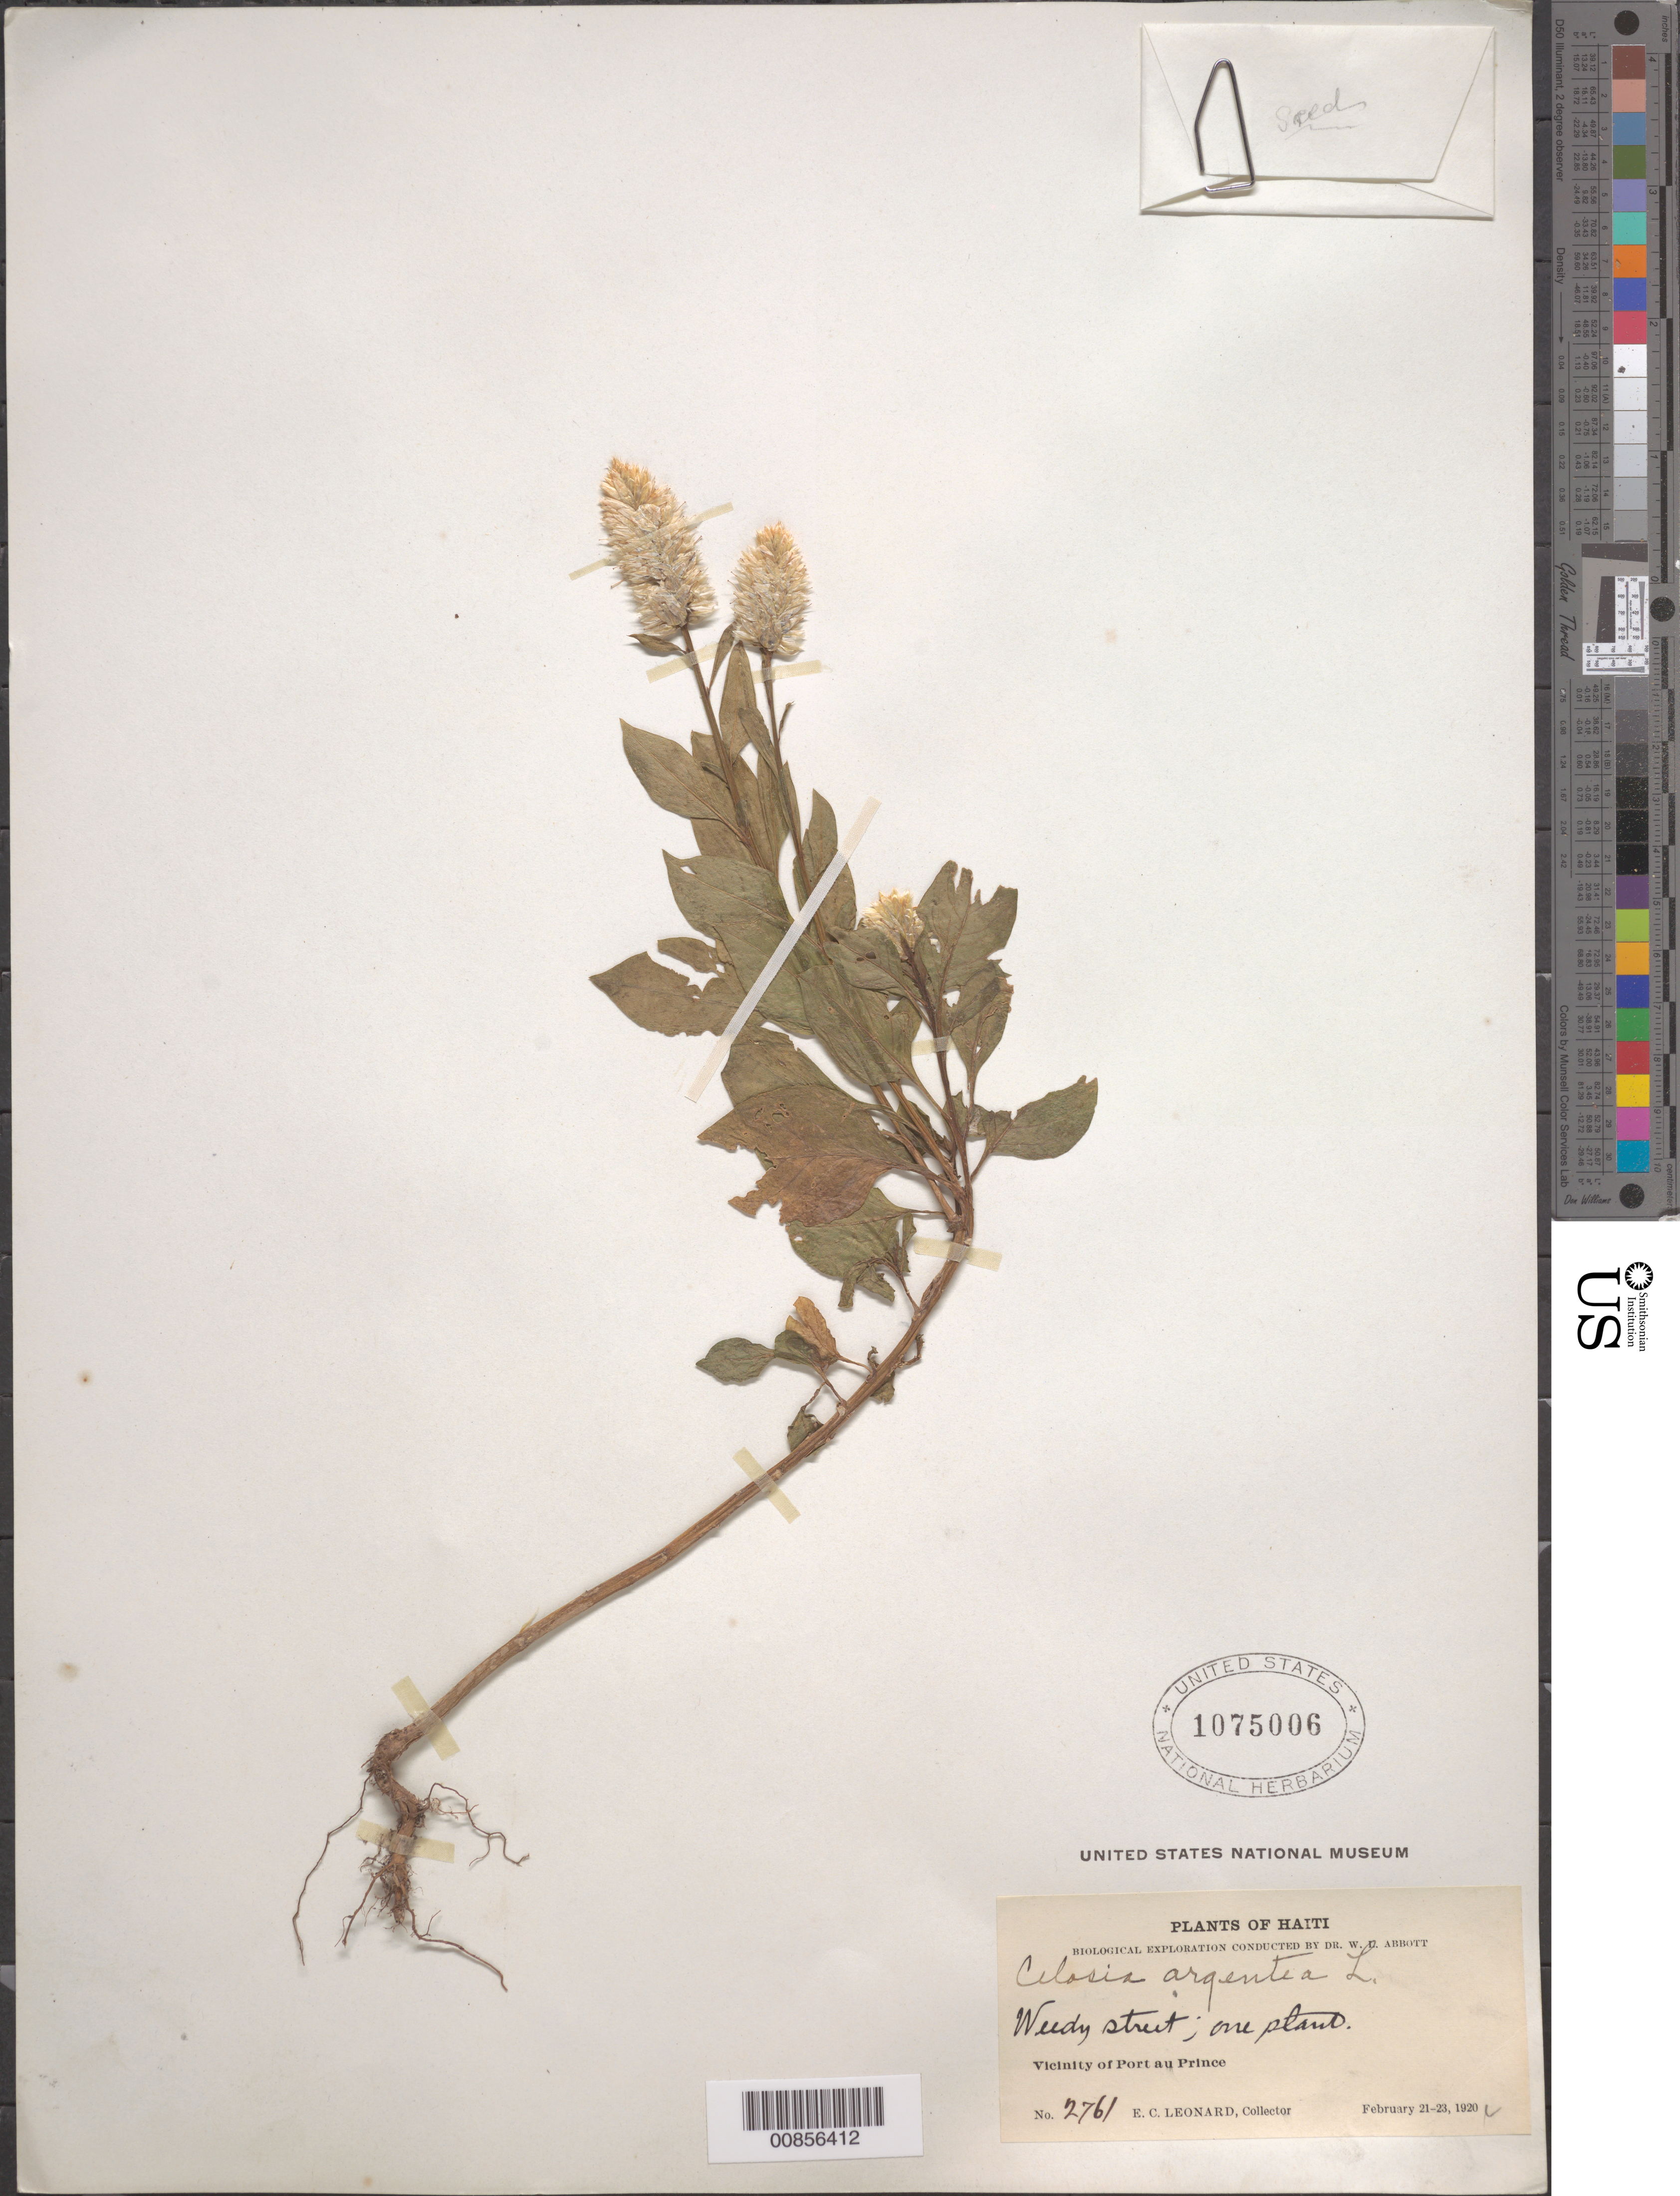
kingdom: Plantae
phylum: Tracheophyta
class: Magnoliopsida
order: Caryophyllales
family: Amaranthaceae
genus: Celosia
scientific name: Celosia argentea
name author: L.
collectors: E. C. Leonard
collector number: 2761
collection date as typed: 21 Feb 1920 to 23 Feb 1920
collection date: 1920-02-21/1920-02-23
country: Haiti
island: Hispaniola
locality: Vicinity of Port au Prince.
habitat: Street.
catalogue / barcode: US 1075006